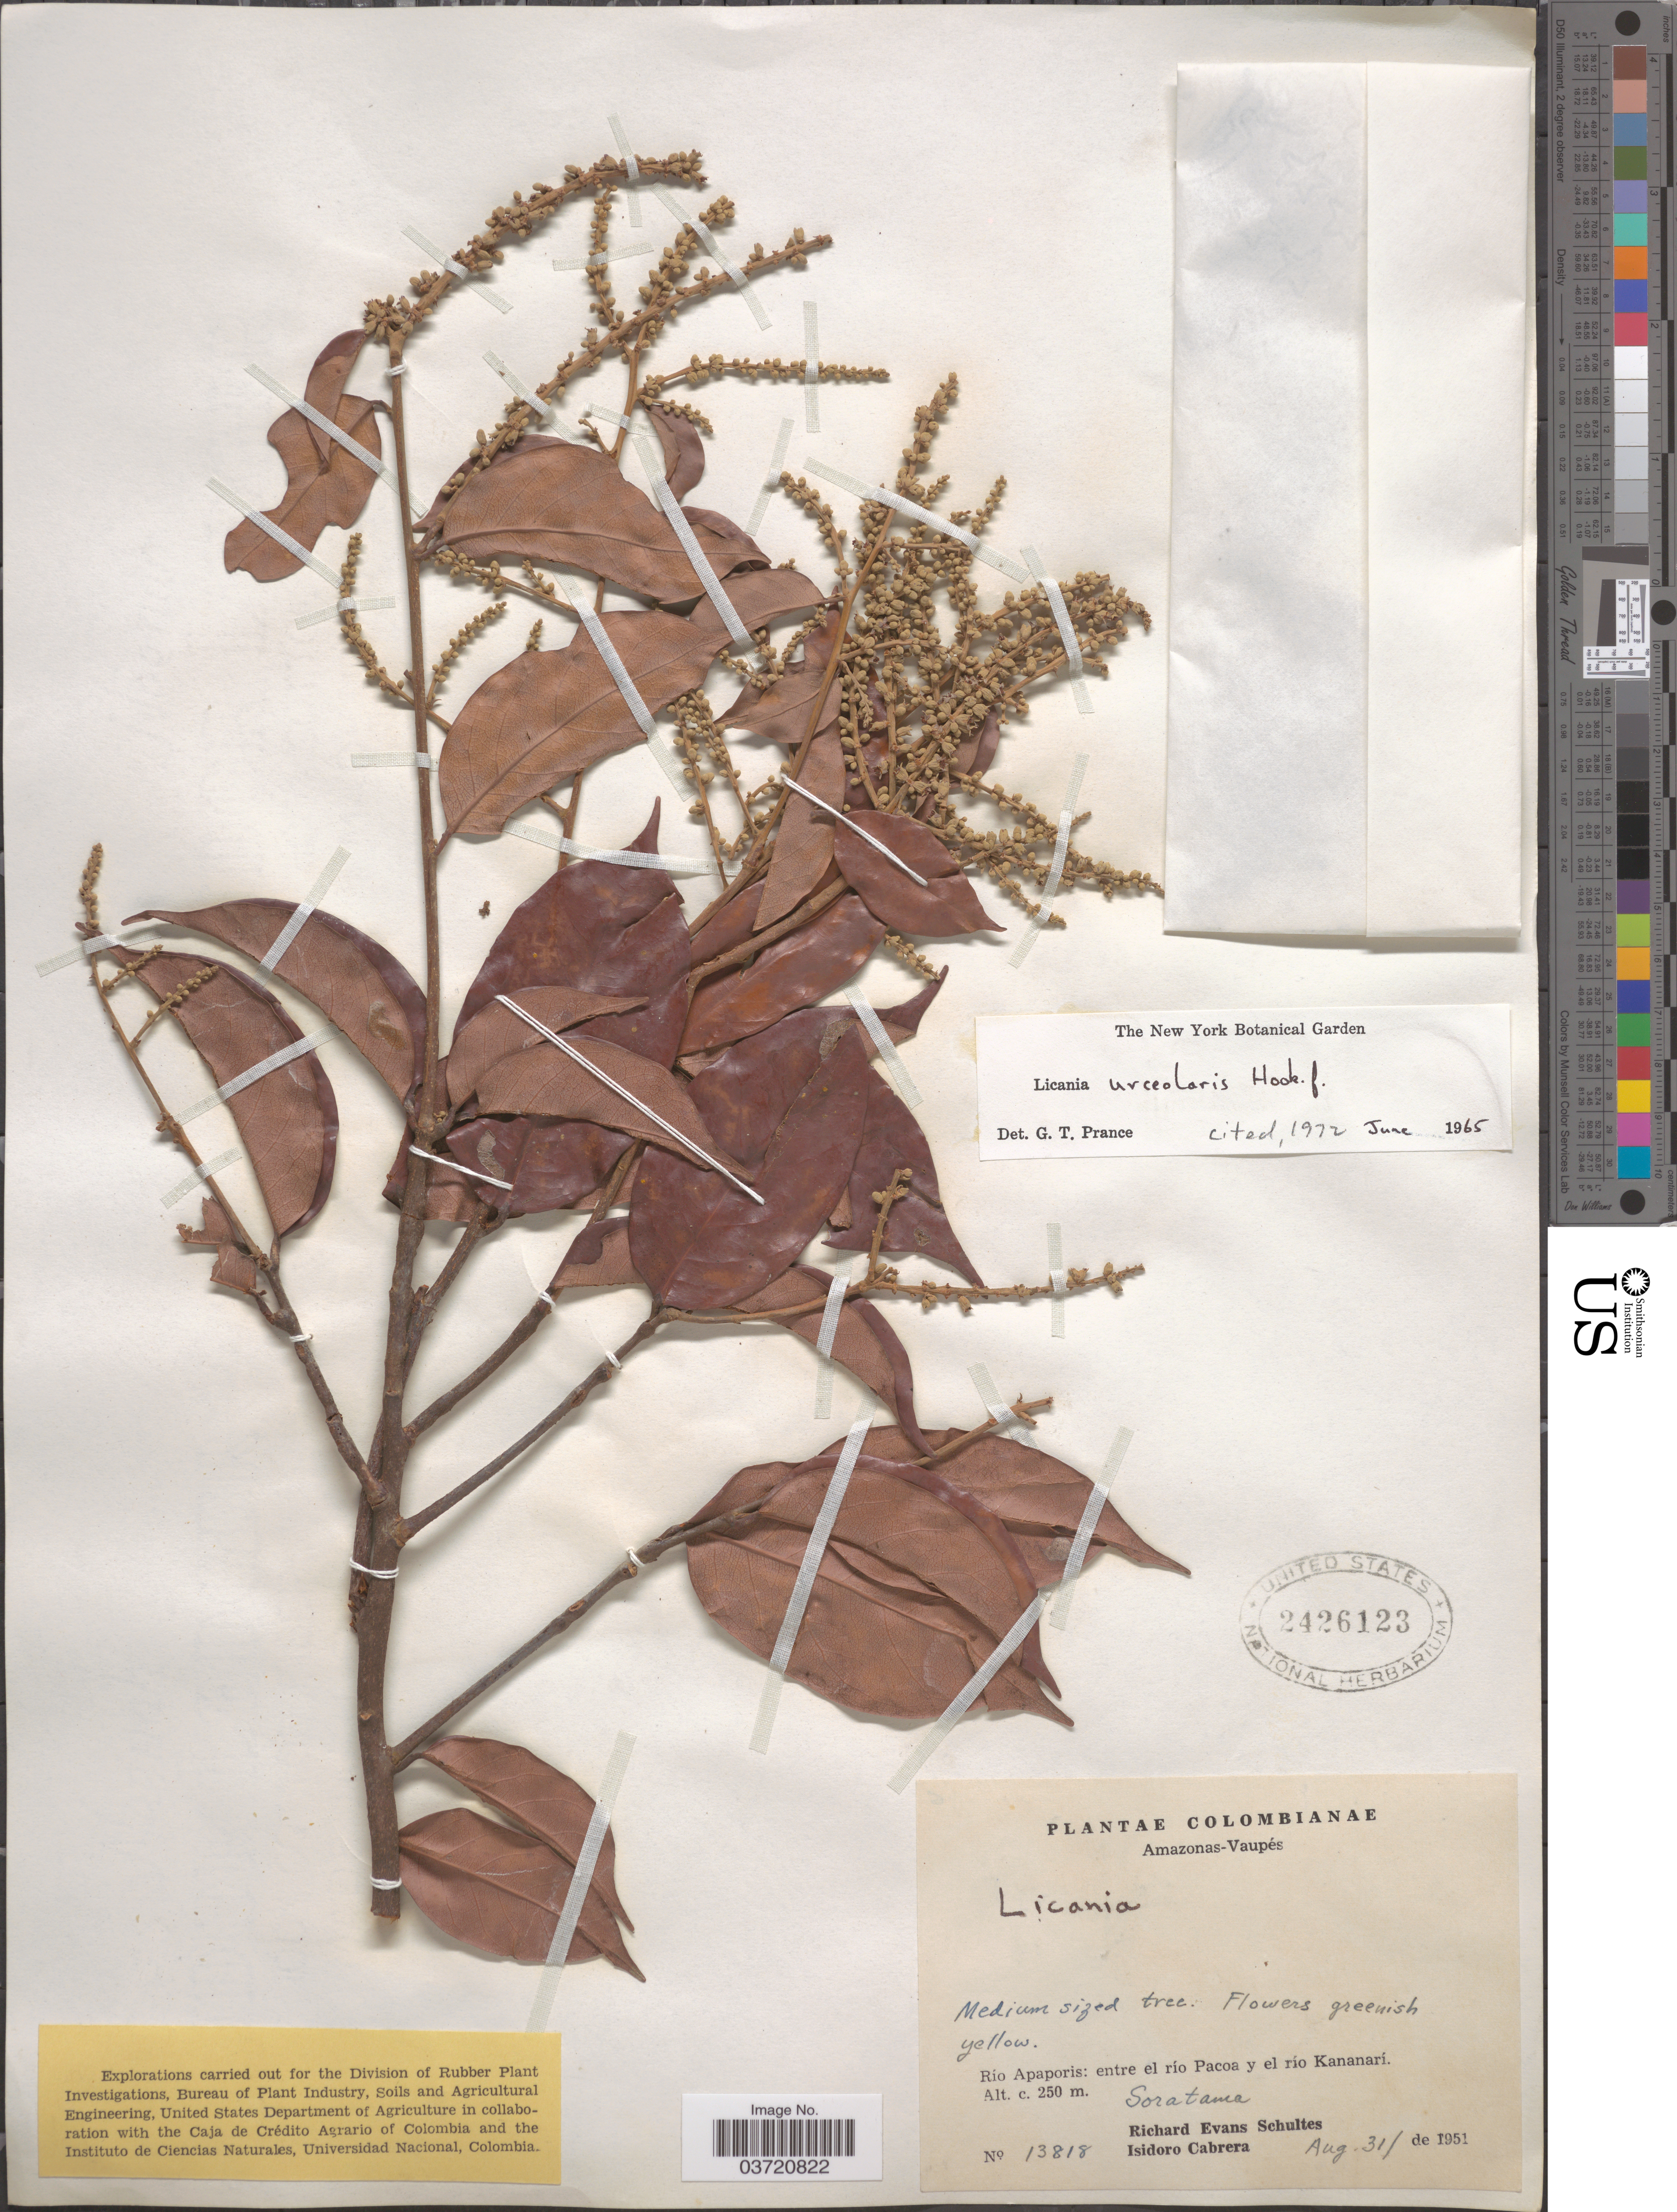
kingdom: Plantae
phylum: Tracheophyta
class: Magnoliopsida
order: Malpighiales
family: Chrysobalanaceae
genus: Licania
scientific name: Licania urceolaris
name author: Hook. f.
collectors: R. E. Schultes & I. Cabrera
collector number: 13818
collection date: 1951-08-31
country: Colombia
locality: Amazonas-Vaupés. Río Apaporis: entre el río Pacoa y el río Kananarí. Soratama.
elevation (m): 250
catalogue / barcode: US 2426123